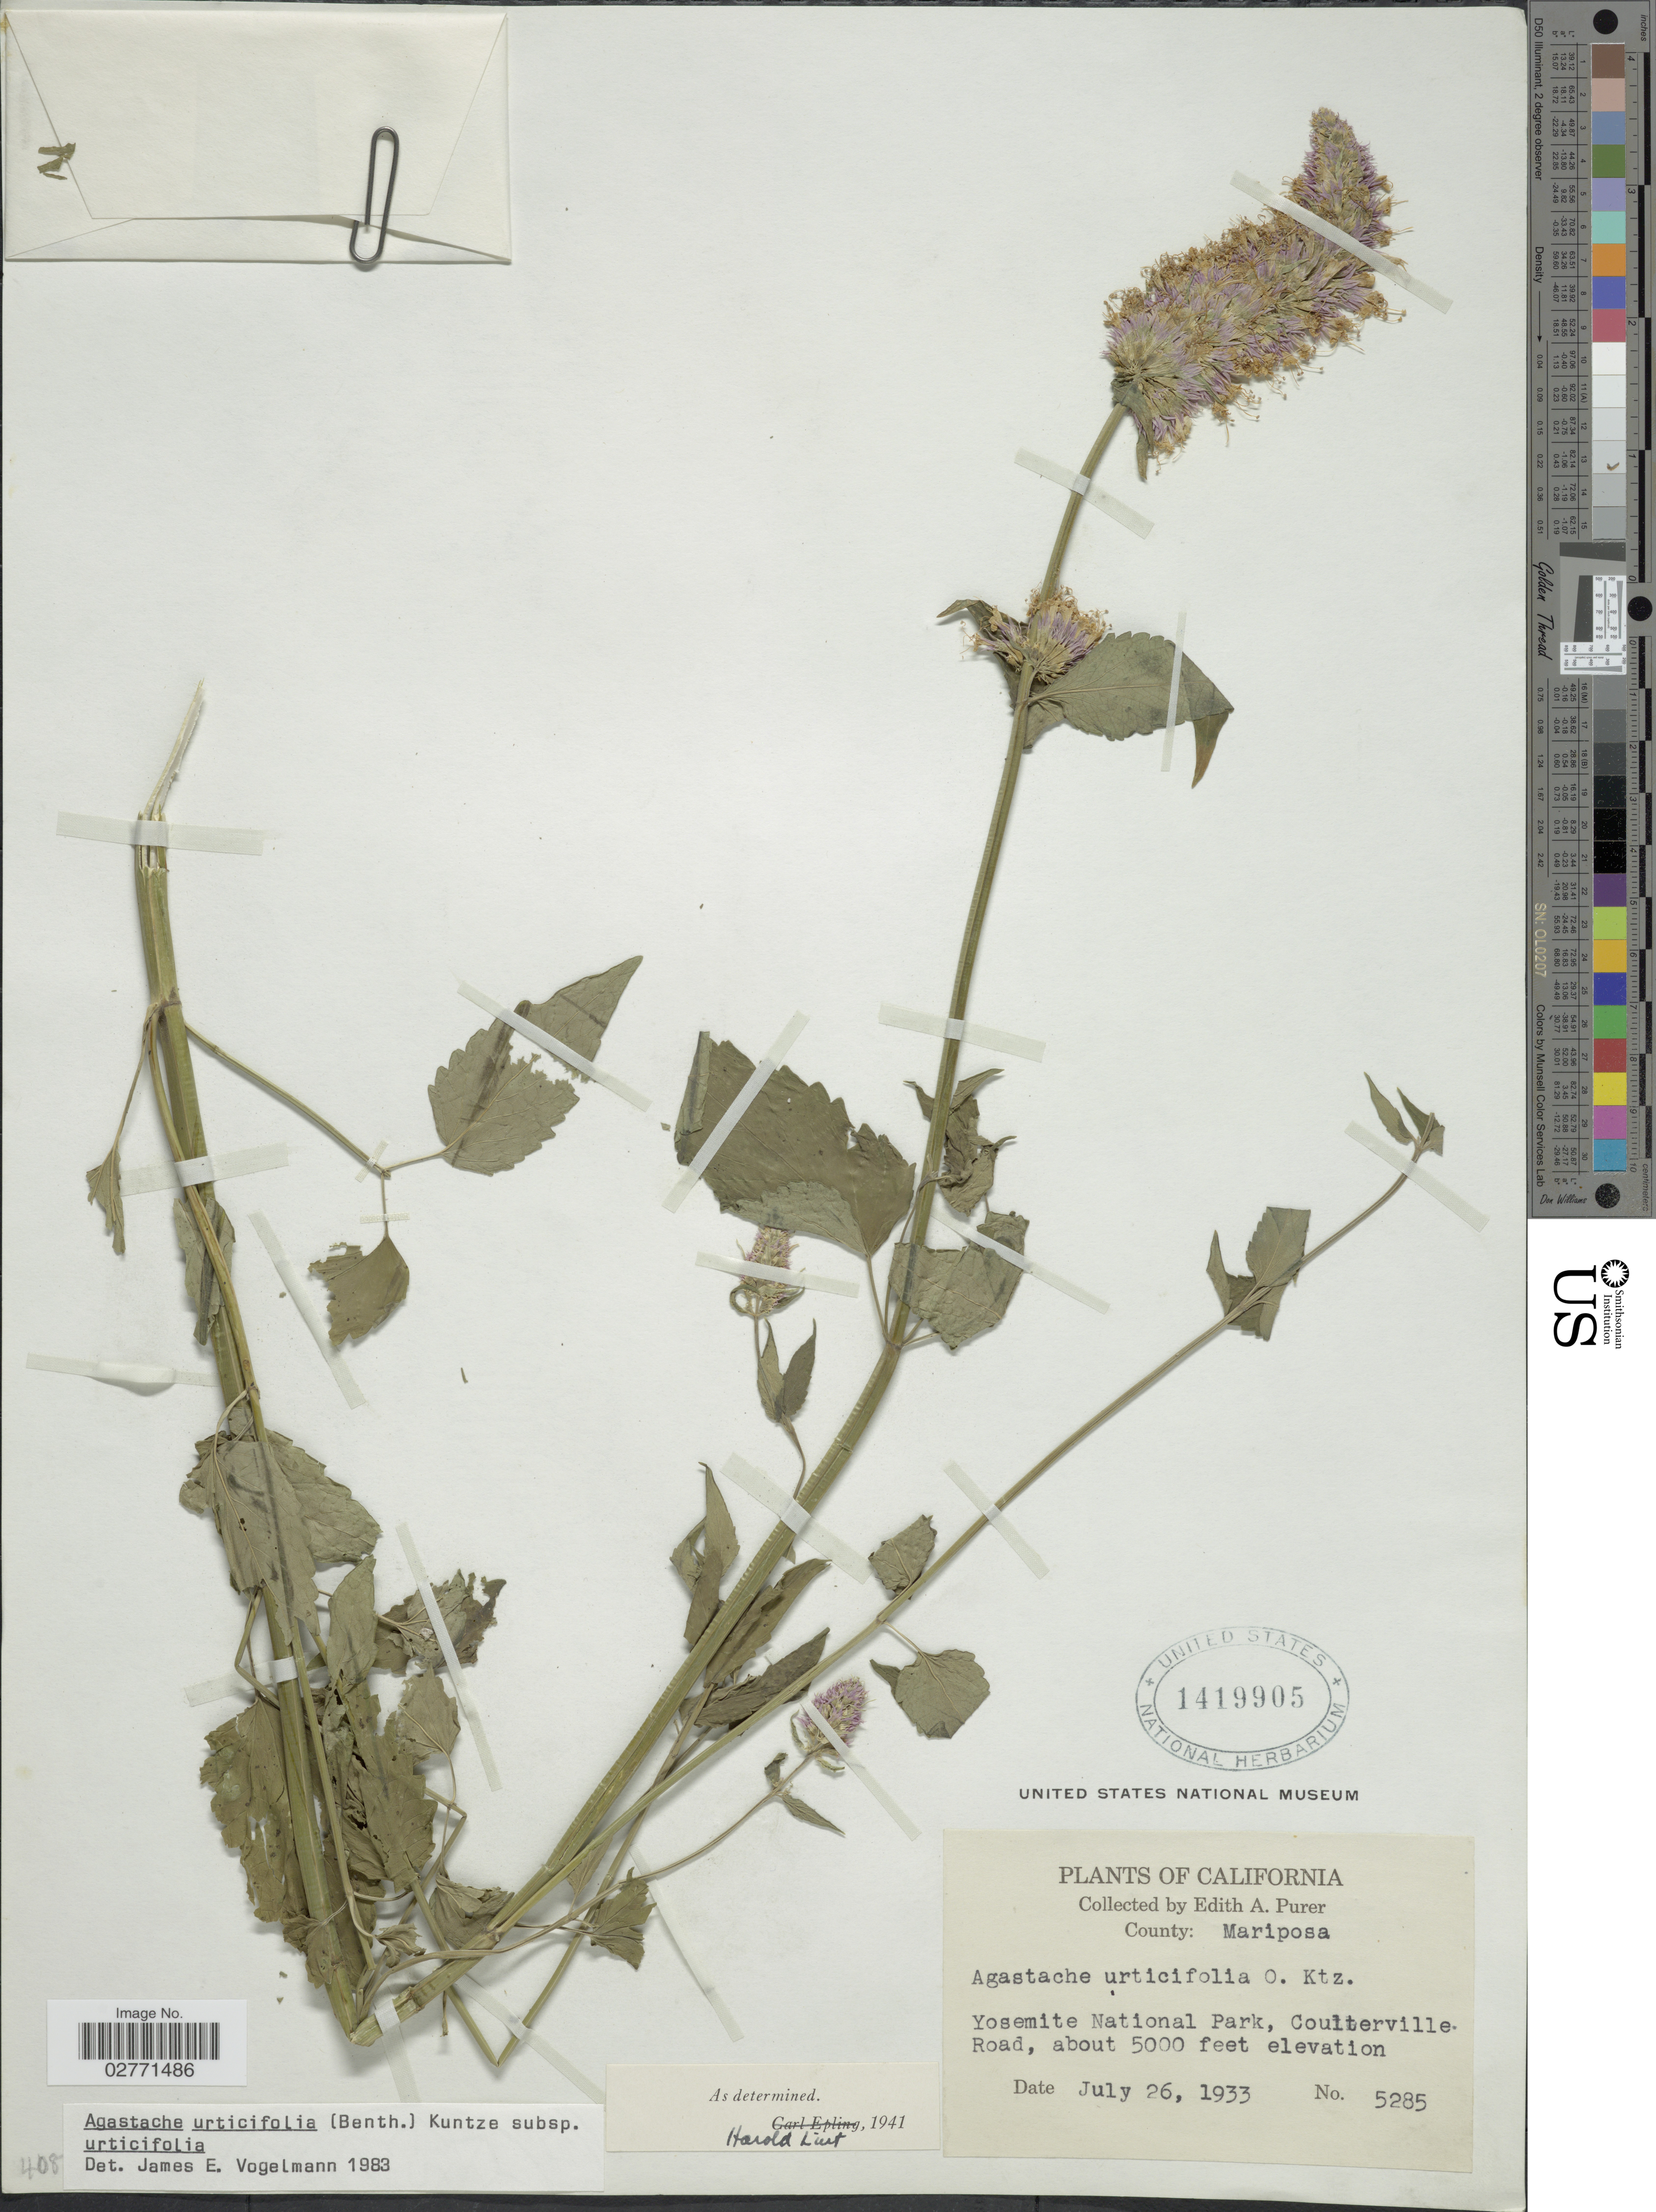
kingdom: Plantae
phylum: Tracheophyta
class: Magnoliopsida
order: Lamiales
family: Lamiaceae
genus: Agastache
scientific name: Agastache urticifolia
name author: (Benth.) Kuntze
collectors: E. Purer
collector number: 5285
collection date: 1933-07-26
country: United States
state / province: California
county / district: Mariposa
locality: County: Mariposa. Yosemite National Park, Coulterville Road.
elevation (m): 1524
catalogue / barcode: US 1419905